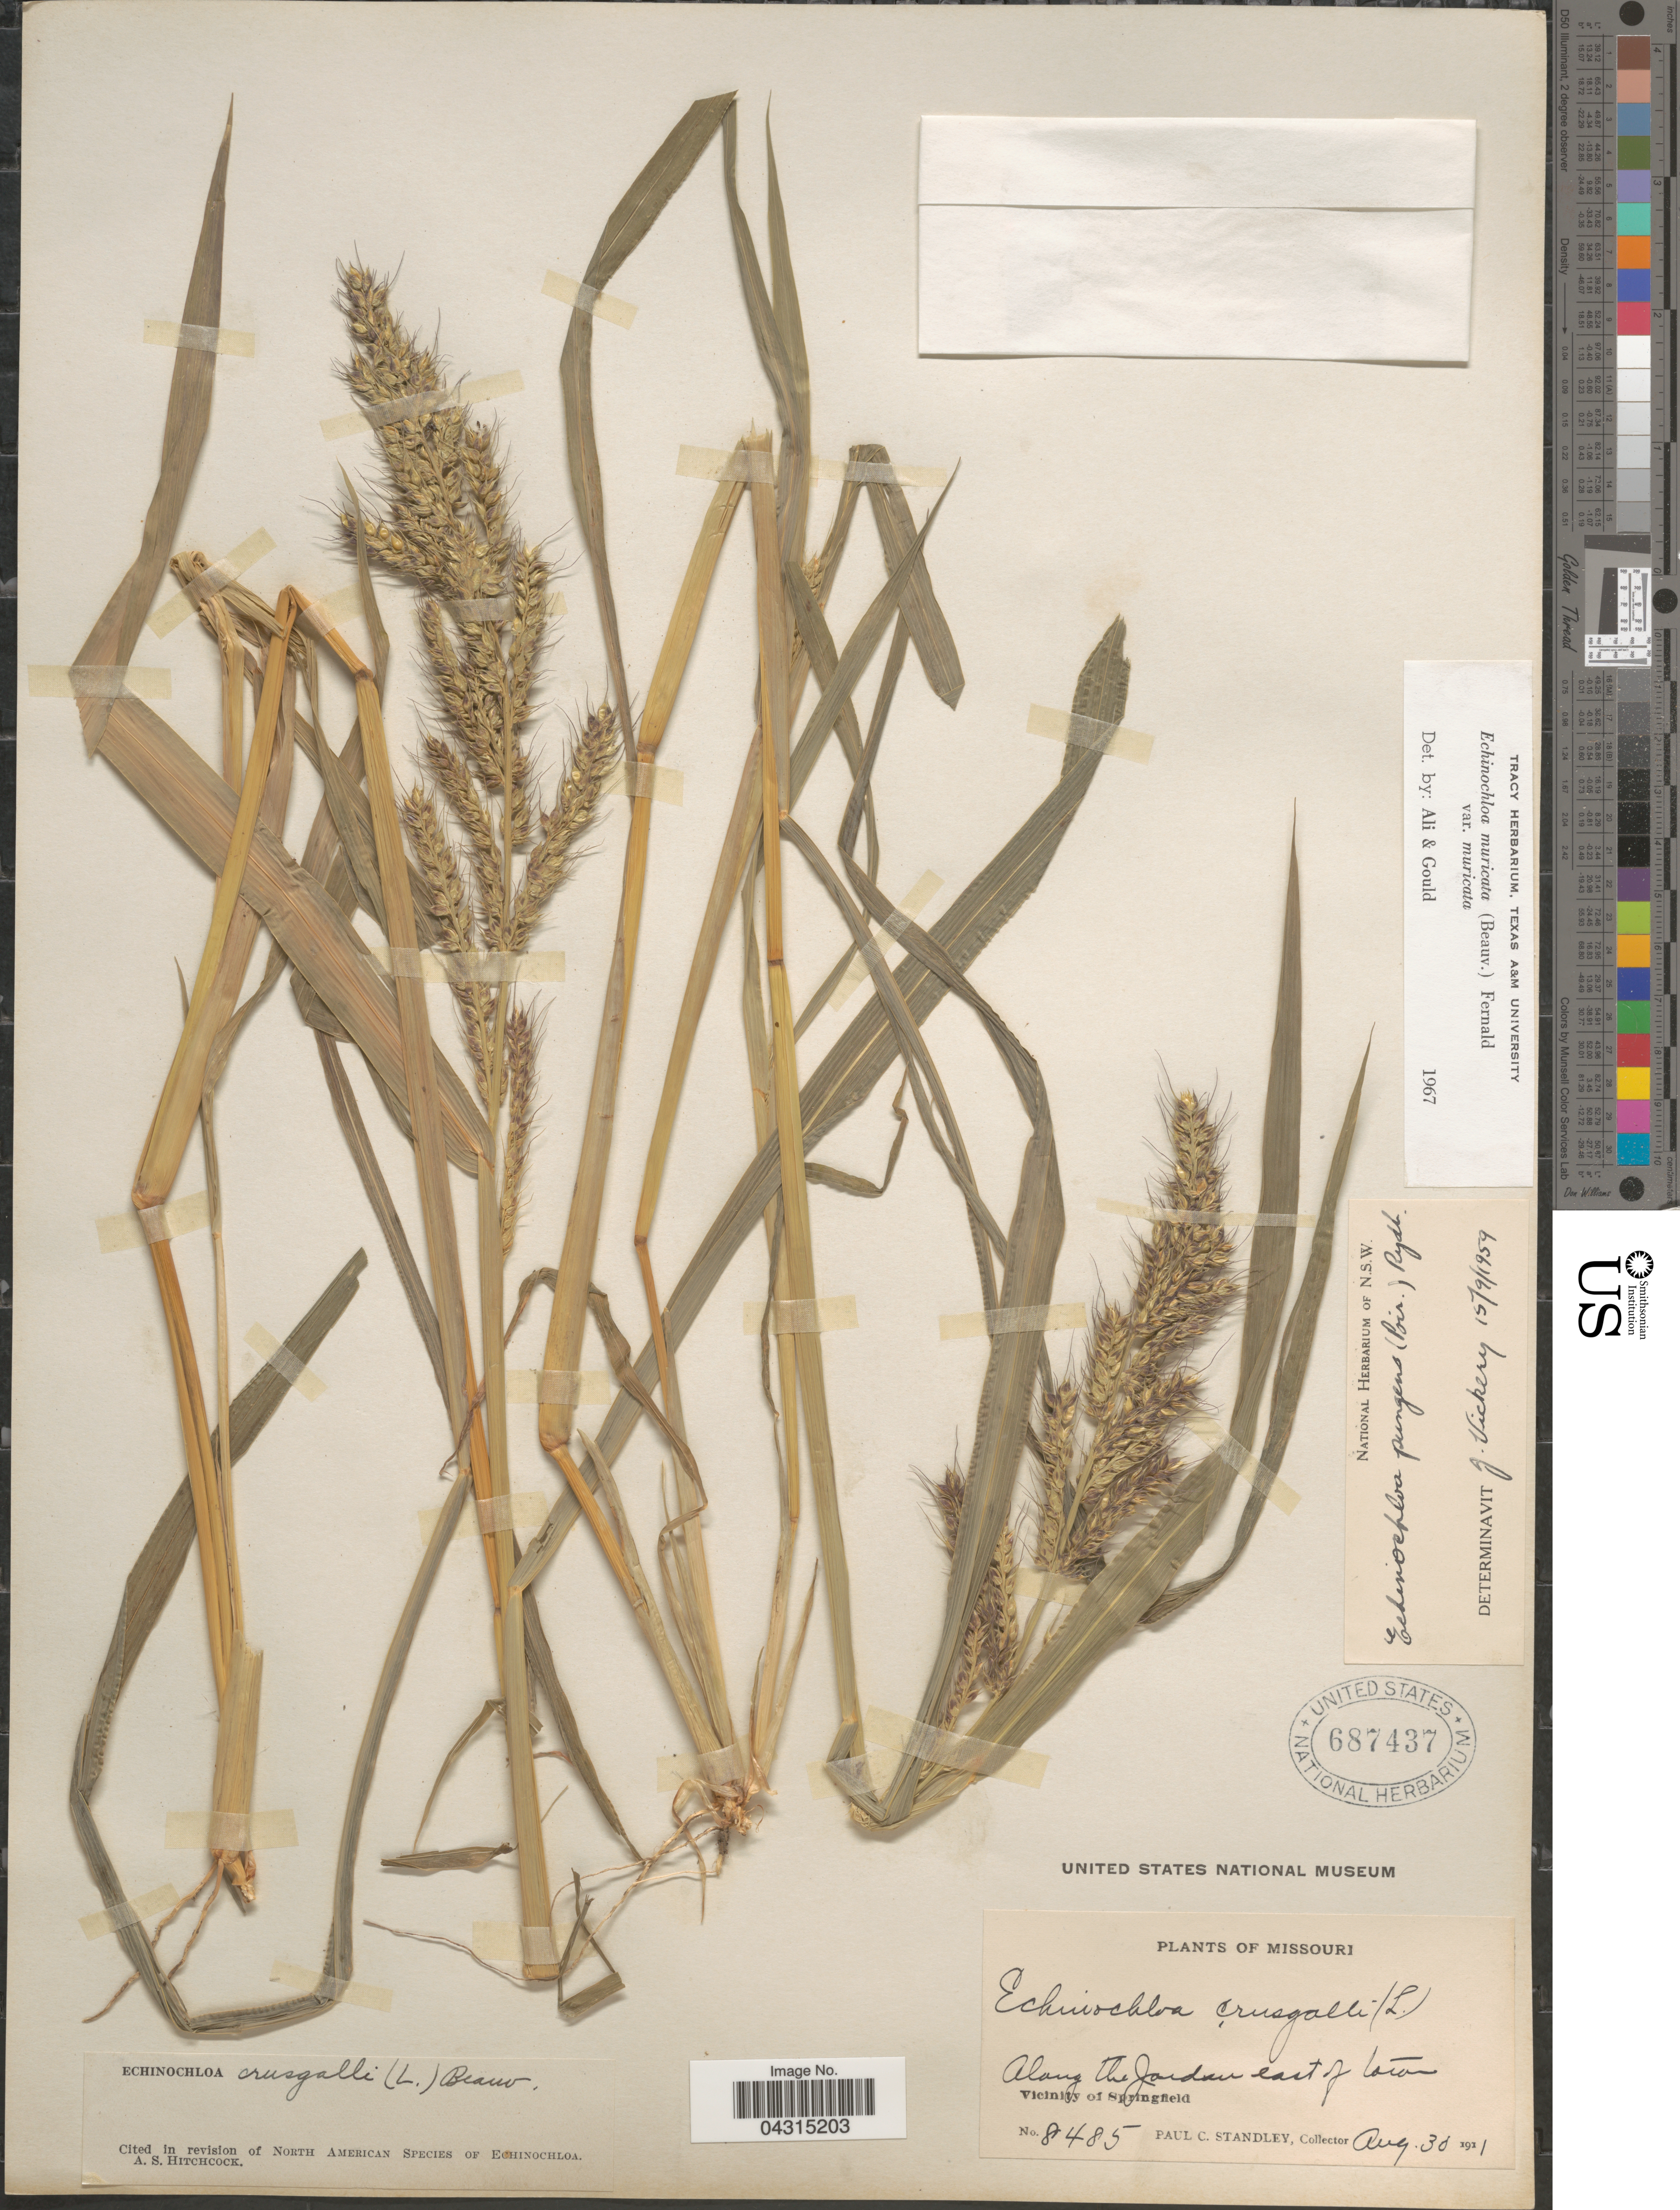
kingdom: Plantae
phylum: Tracheophyta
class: Liliopsida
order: Poales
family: Poaceae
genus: Echinochloa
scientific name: Echinochloa muricata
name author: (P. Beauv.) Fernald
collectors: P. C. Standley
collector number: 8485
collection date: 1911-08-30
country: United States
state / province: Missouri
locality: Along the Jordan east of town. Vicinity of Springfield.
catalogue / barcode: US 687437